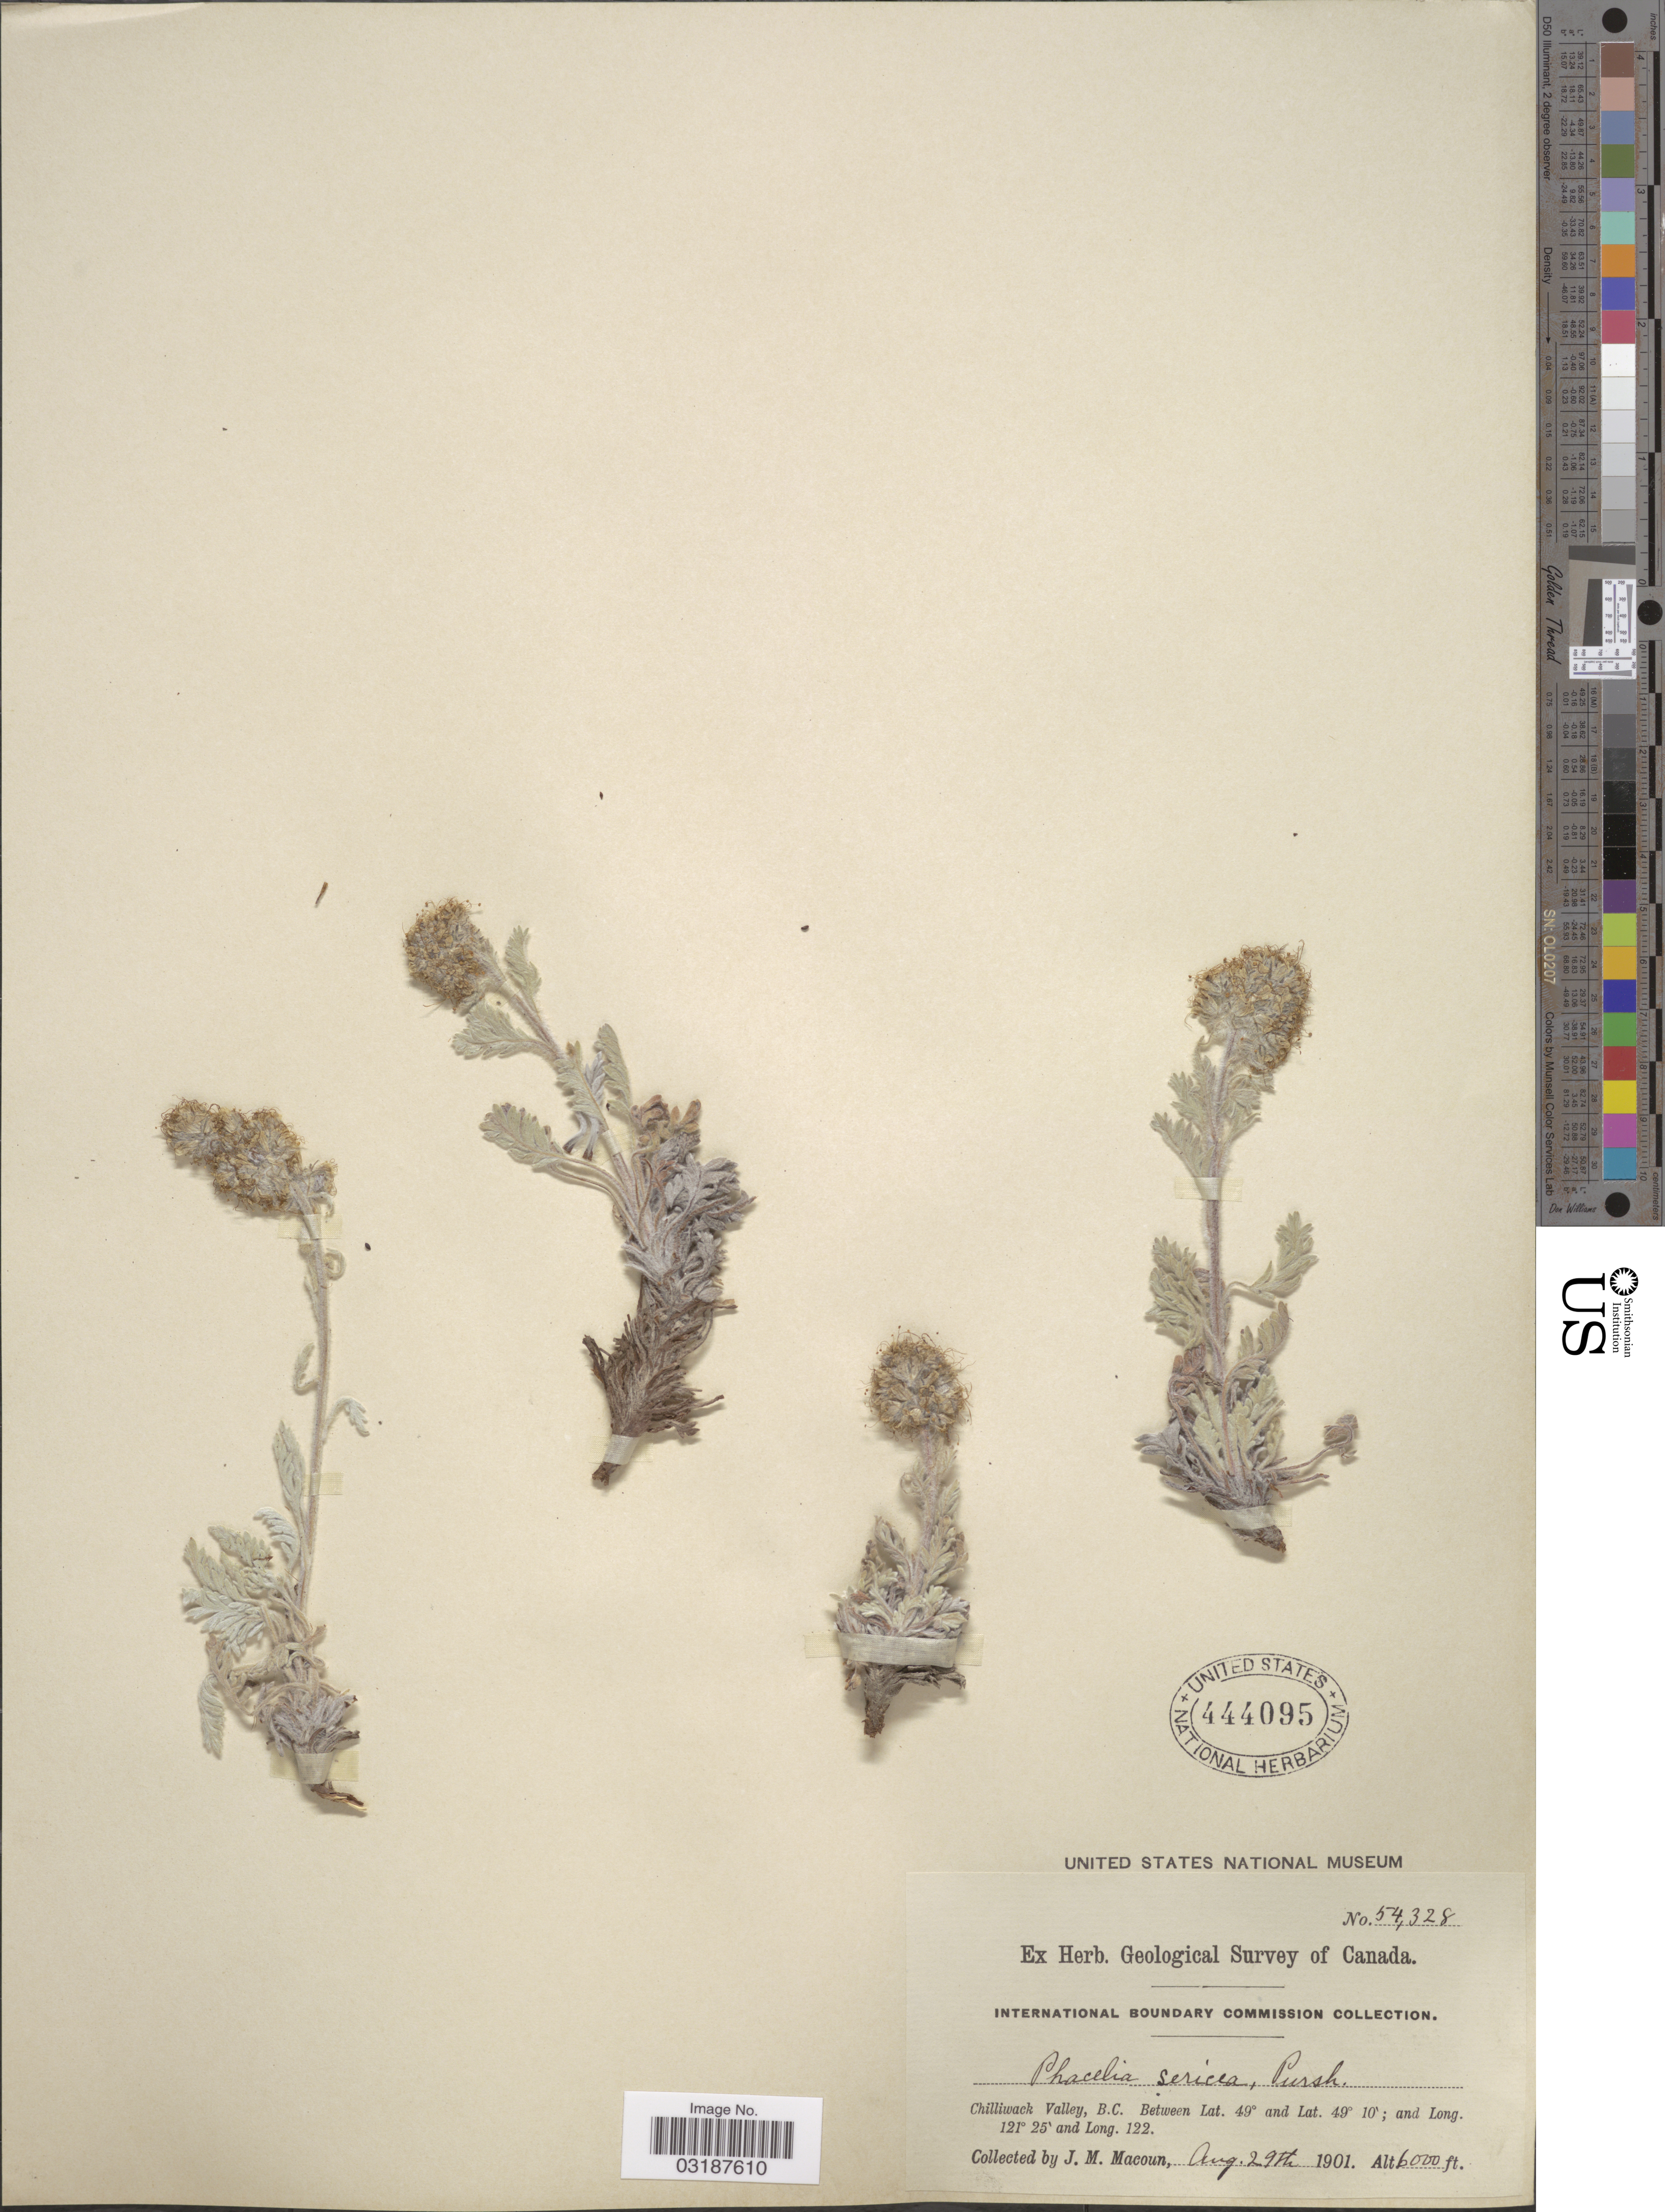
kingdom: Plantae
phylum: Tracheophyta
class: Magnoliopsida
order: Boraginales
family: Hydrophyllaceae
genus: Phacelia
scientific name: Phacelia sericea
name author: (Graham) A. Gray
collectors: J. M. Macoun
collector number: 54328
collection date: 1901-08-29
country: Canada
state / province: British Columbia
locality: Chilliwack Valley.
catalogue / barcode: US 444095